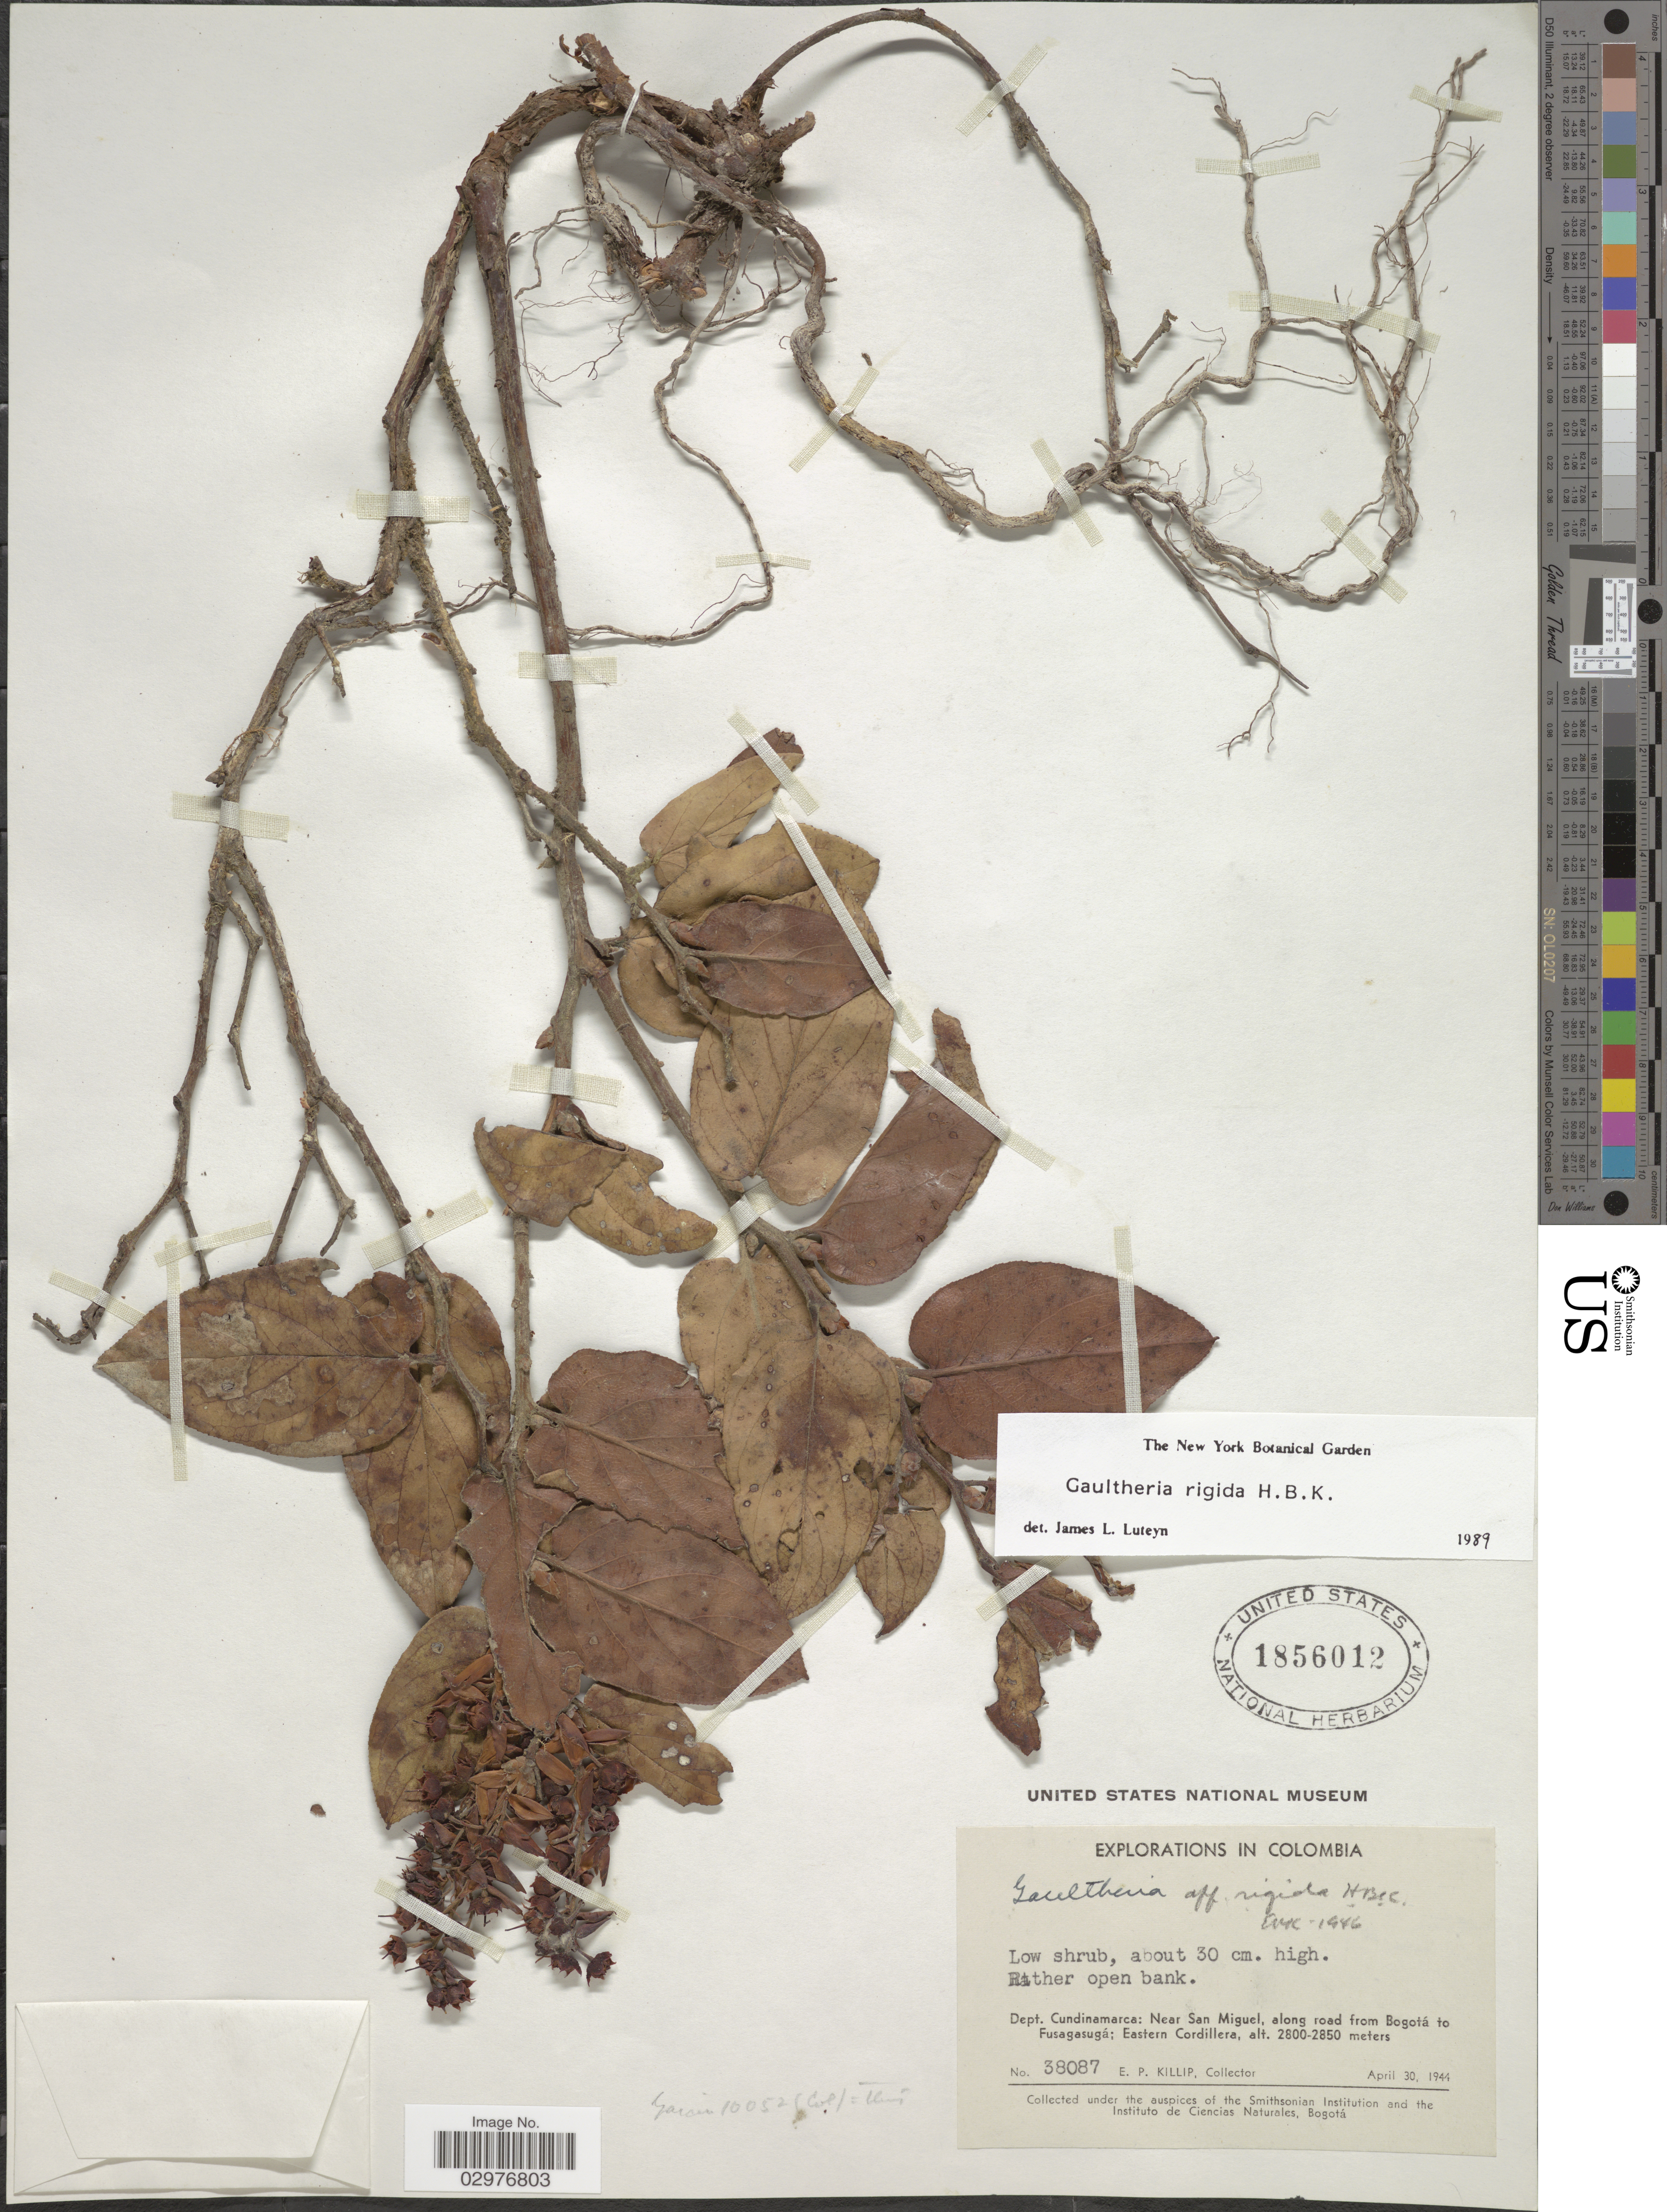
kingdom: Plantae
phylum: Tracheophyta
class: Magnoliopsida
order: Ericales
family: Ericaceae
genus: Gaultheria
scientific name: Gaultheria rigida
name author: Kunth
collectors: E. P. Killip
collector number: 38087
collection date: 1944-04-30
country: Colombia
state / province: Cundinamarca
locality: Dept. Cundinamarca: Near San Miguel, along road from Bogotá to Fusagasugá; Eastern Cordillera.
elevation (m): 2800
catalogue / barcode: US 1856012